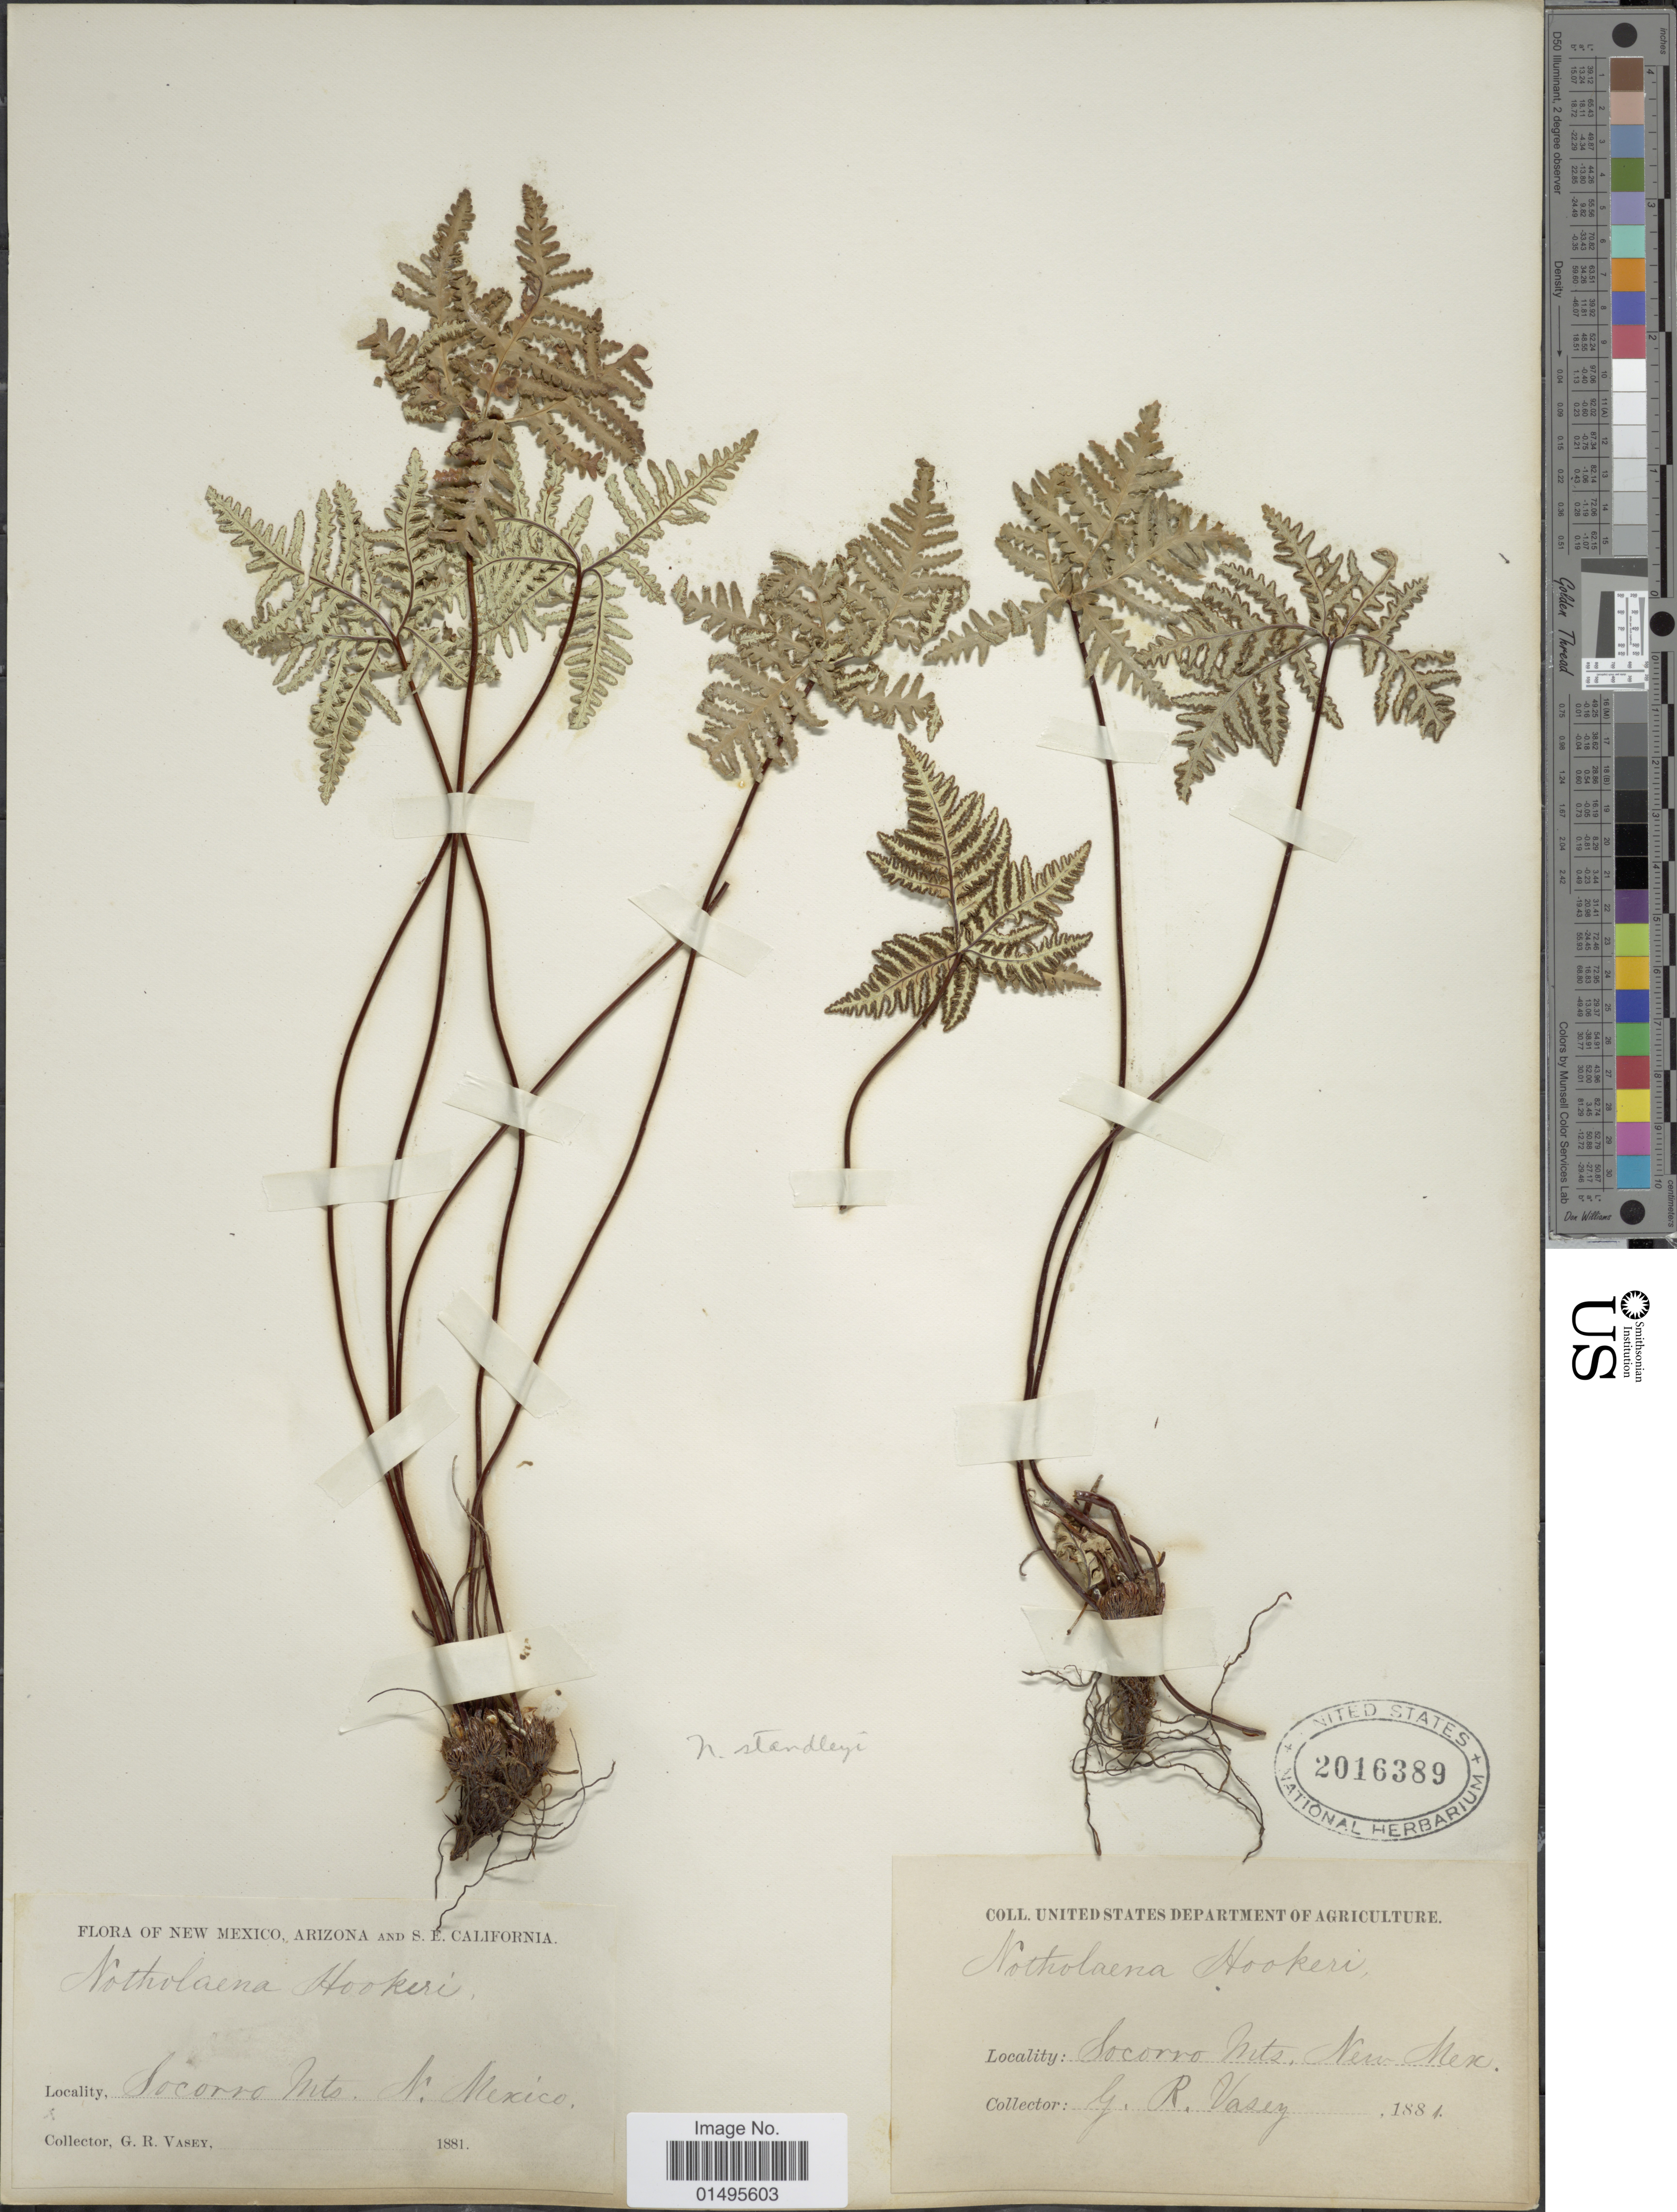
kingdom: Plantae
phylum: Tracheophyta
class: Polypodiopsida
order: Polypodiales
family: Pteridaceae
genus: Notholaena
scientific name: Notholaena standleyi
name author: Maxon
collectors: G. R. Vasey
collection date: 1881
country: United States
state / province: New Mexico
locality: S. E. California, Socorro Mts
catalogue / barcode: US 2016389